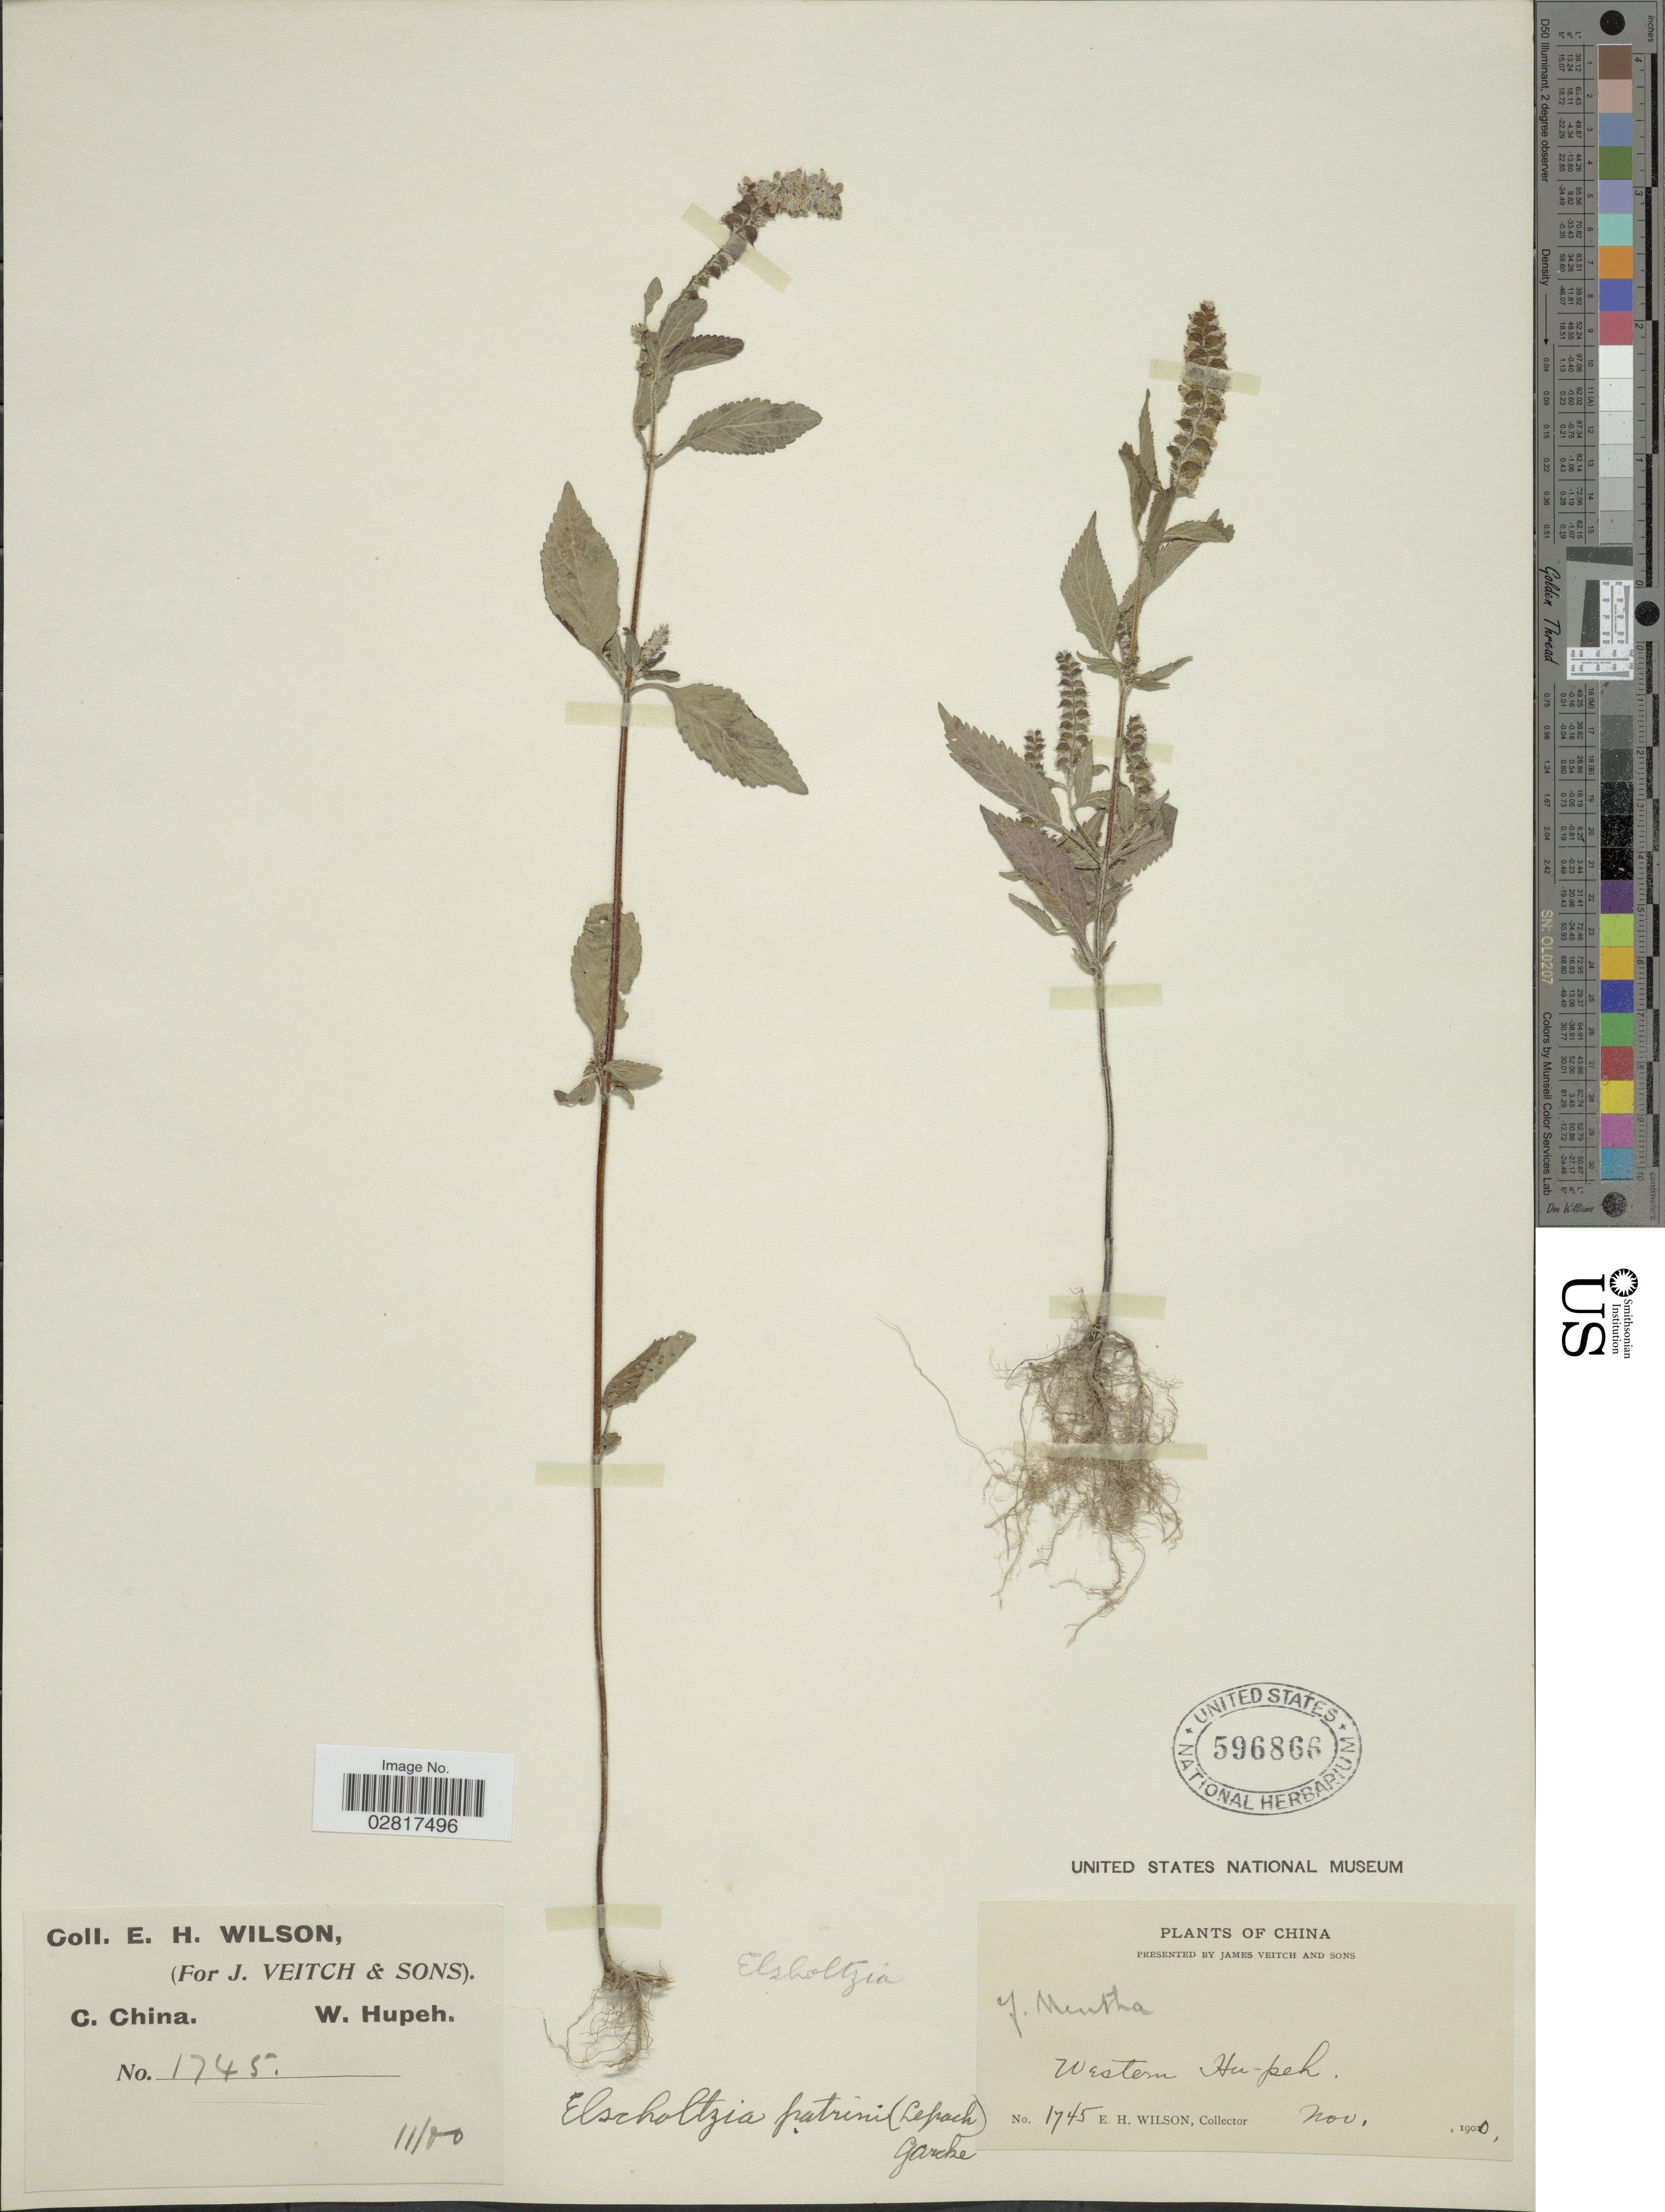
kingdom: Plantae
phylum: Tracheophyta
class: Magnoliopsida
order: Lamiales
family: Lamiaceae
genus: Elsholtzia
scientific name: Elsholtzia patrinii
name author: (Lepech.) Garcke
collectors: E. Wilson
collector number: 1745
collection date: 1900-11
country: China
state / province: Hubei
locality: C. China, Western Hu-peh.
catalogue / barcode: US 596866